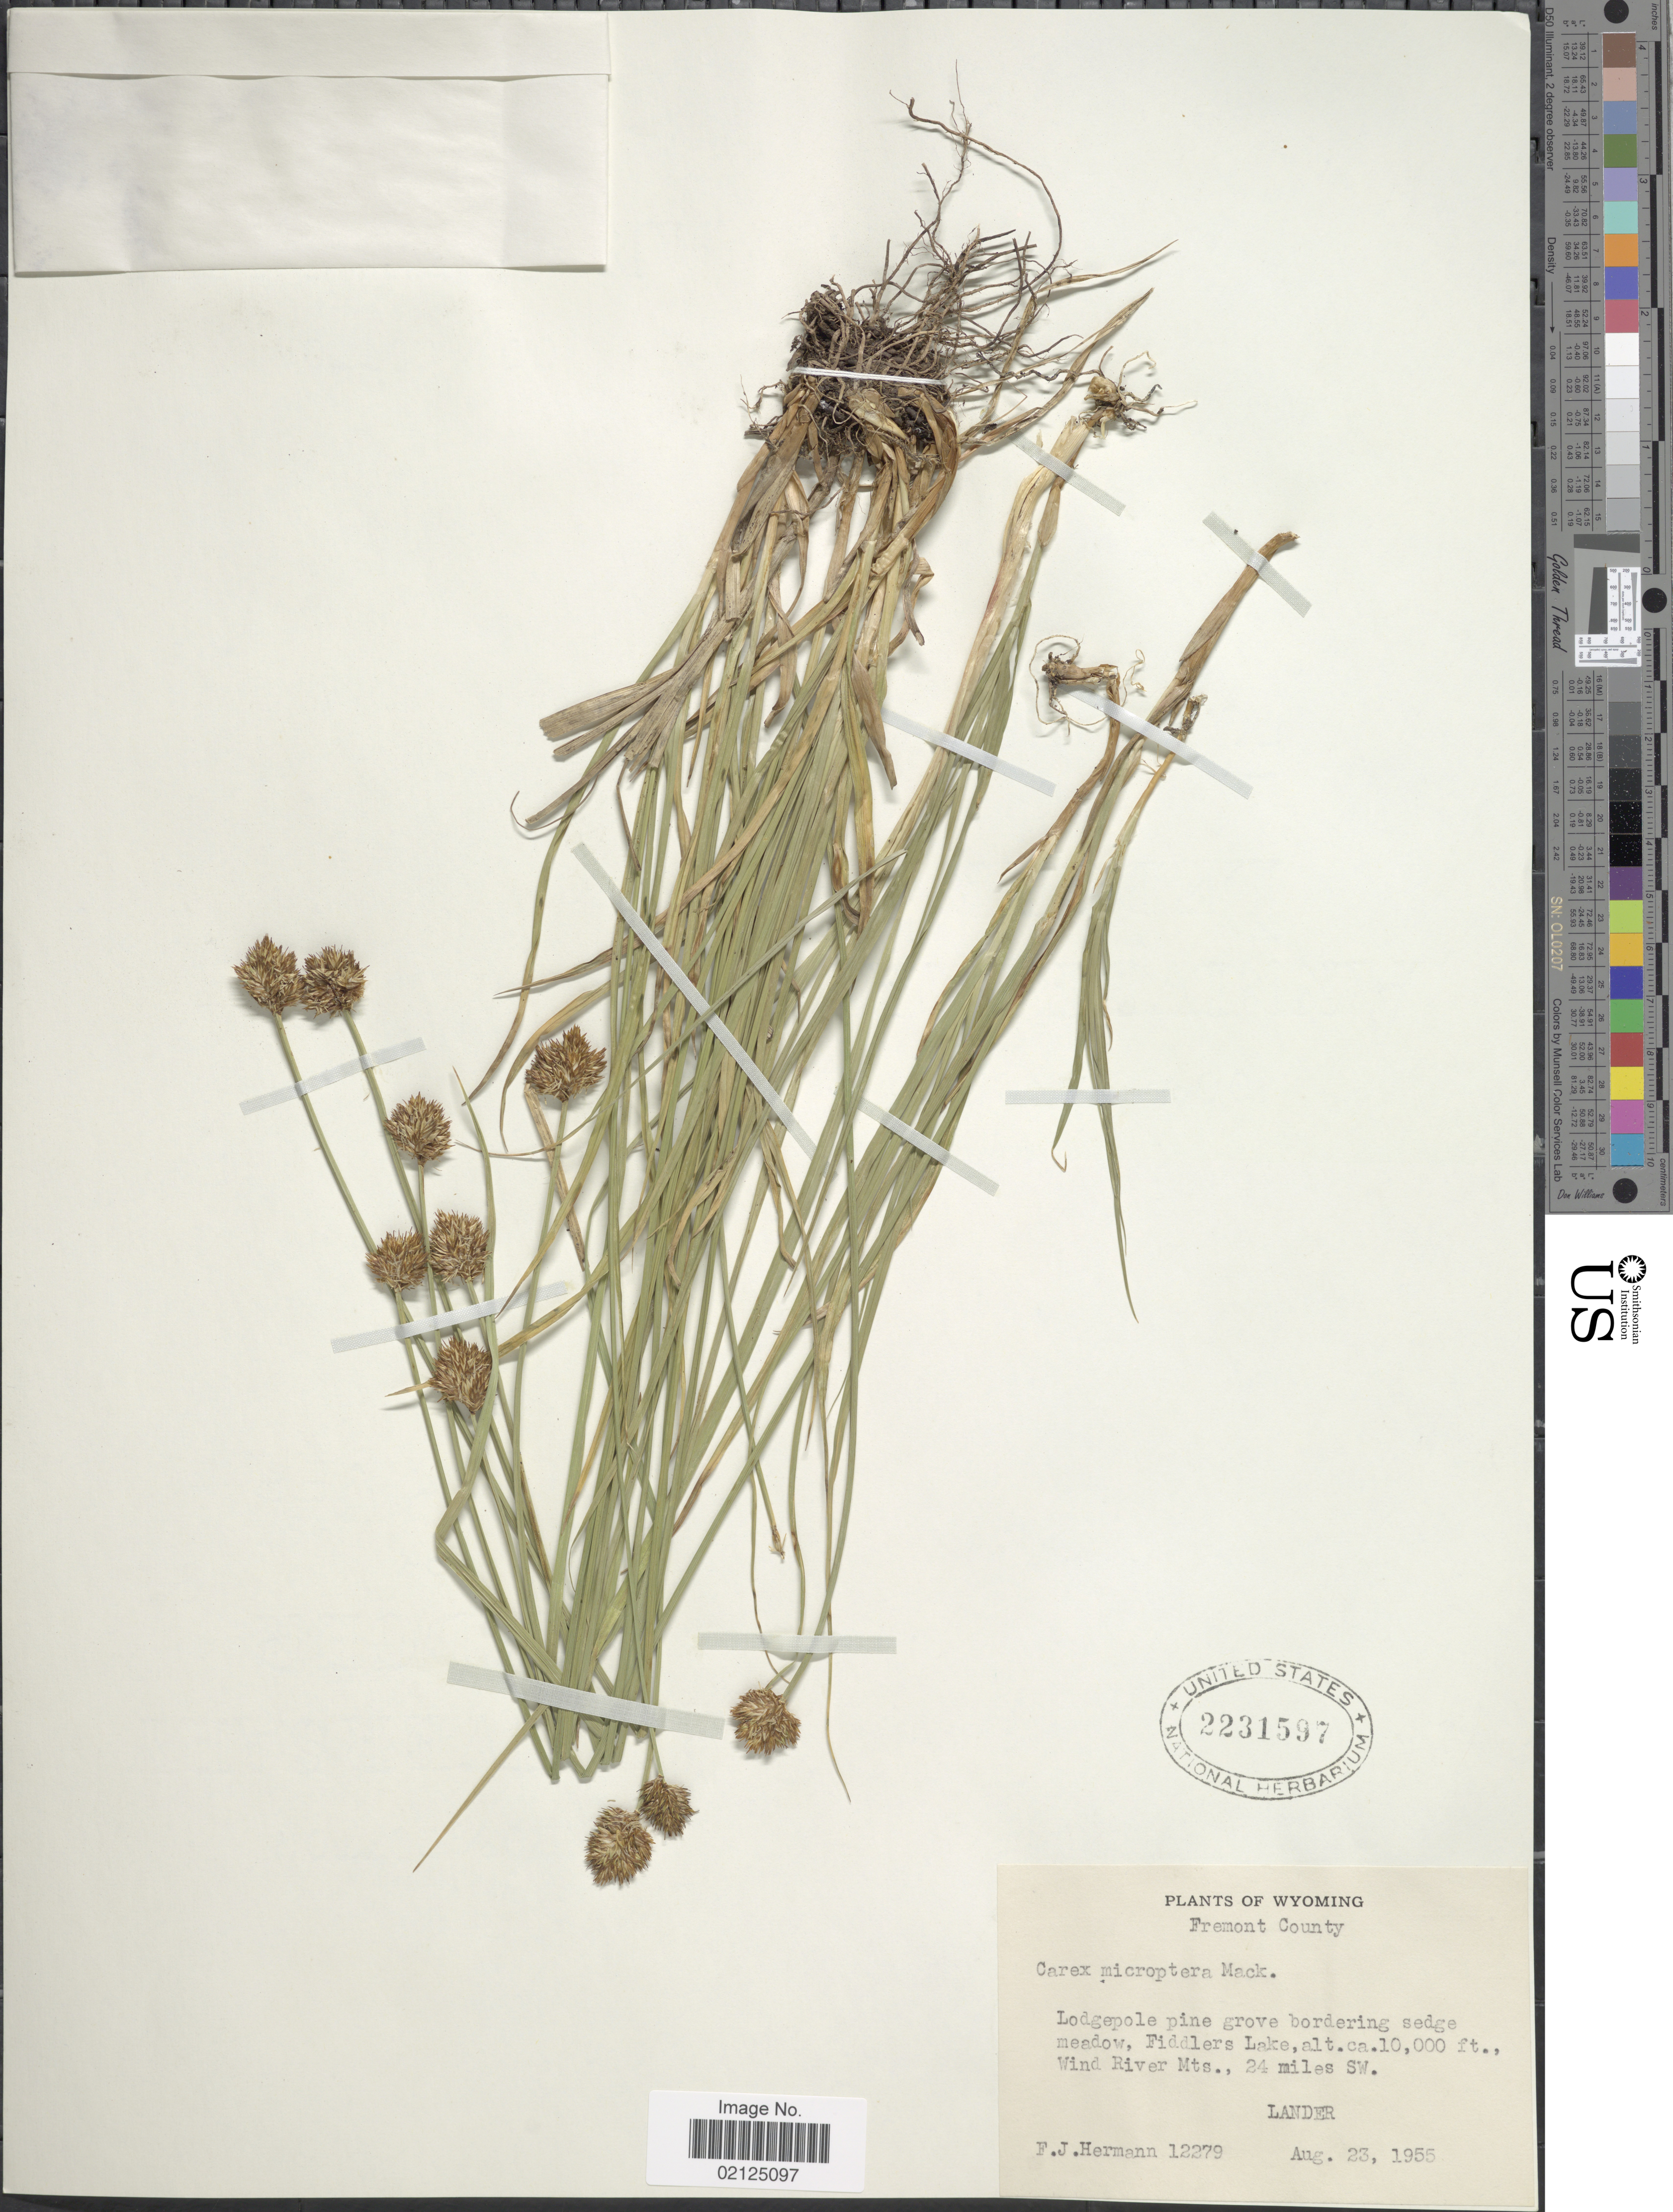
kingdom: Plantae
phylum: Tracheophyta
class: Liliopsida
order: Poales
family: Cyperaceae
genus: Carex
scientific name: Carex microptera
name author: Mack.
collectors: F. J. Hermann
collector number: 12279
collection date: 1955-08-23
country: United States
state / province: Wyoming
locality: Fremont County, Lodgepole pine grove bordering sedge meadow, Fiddlers Lake, Wind River Mts., 24 miles SW Lander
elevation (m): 3048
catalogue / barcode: US 2231597